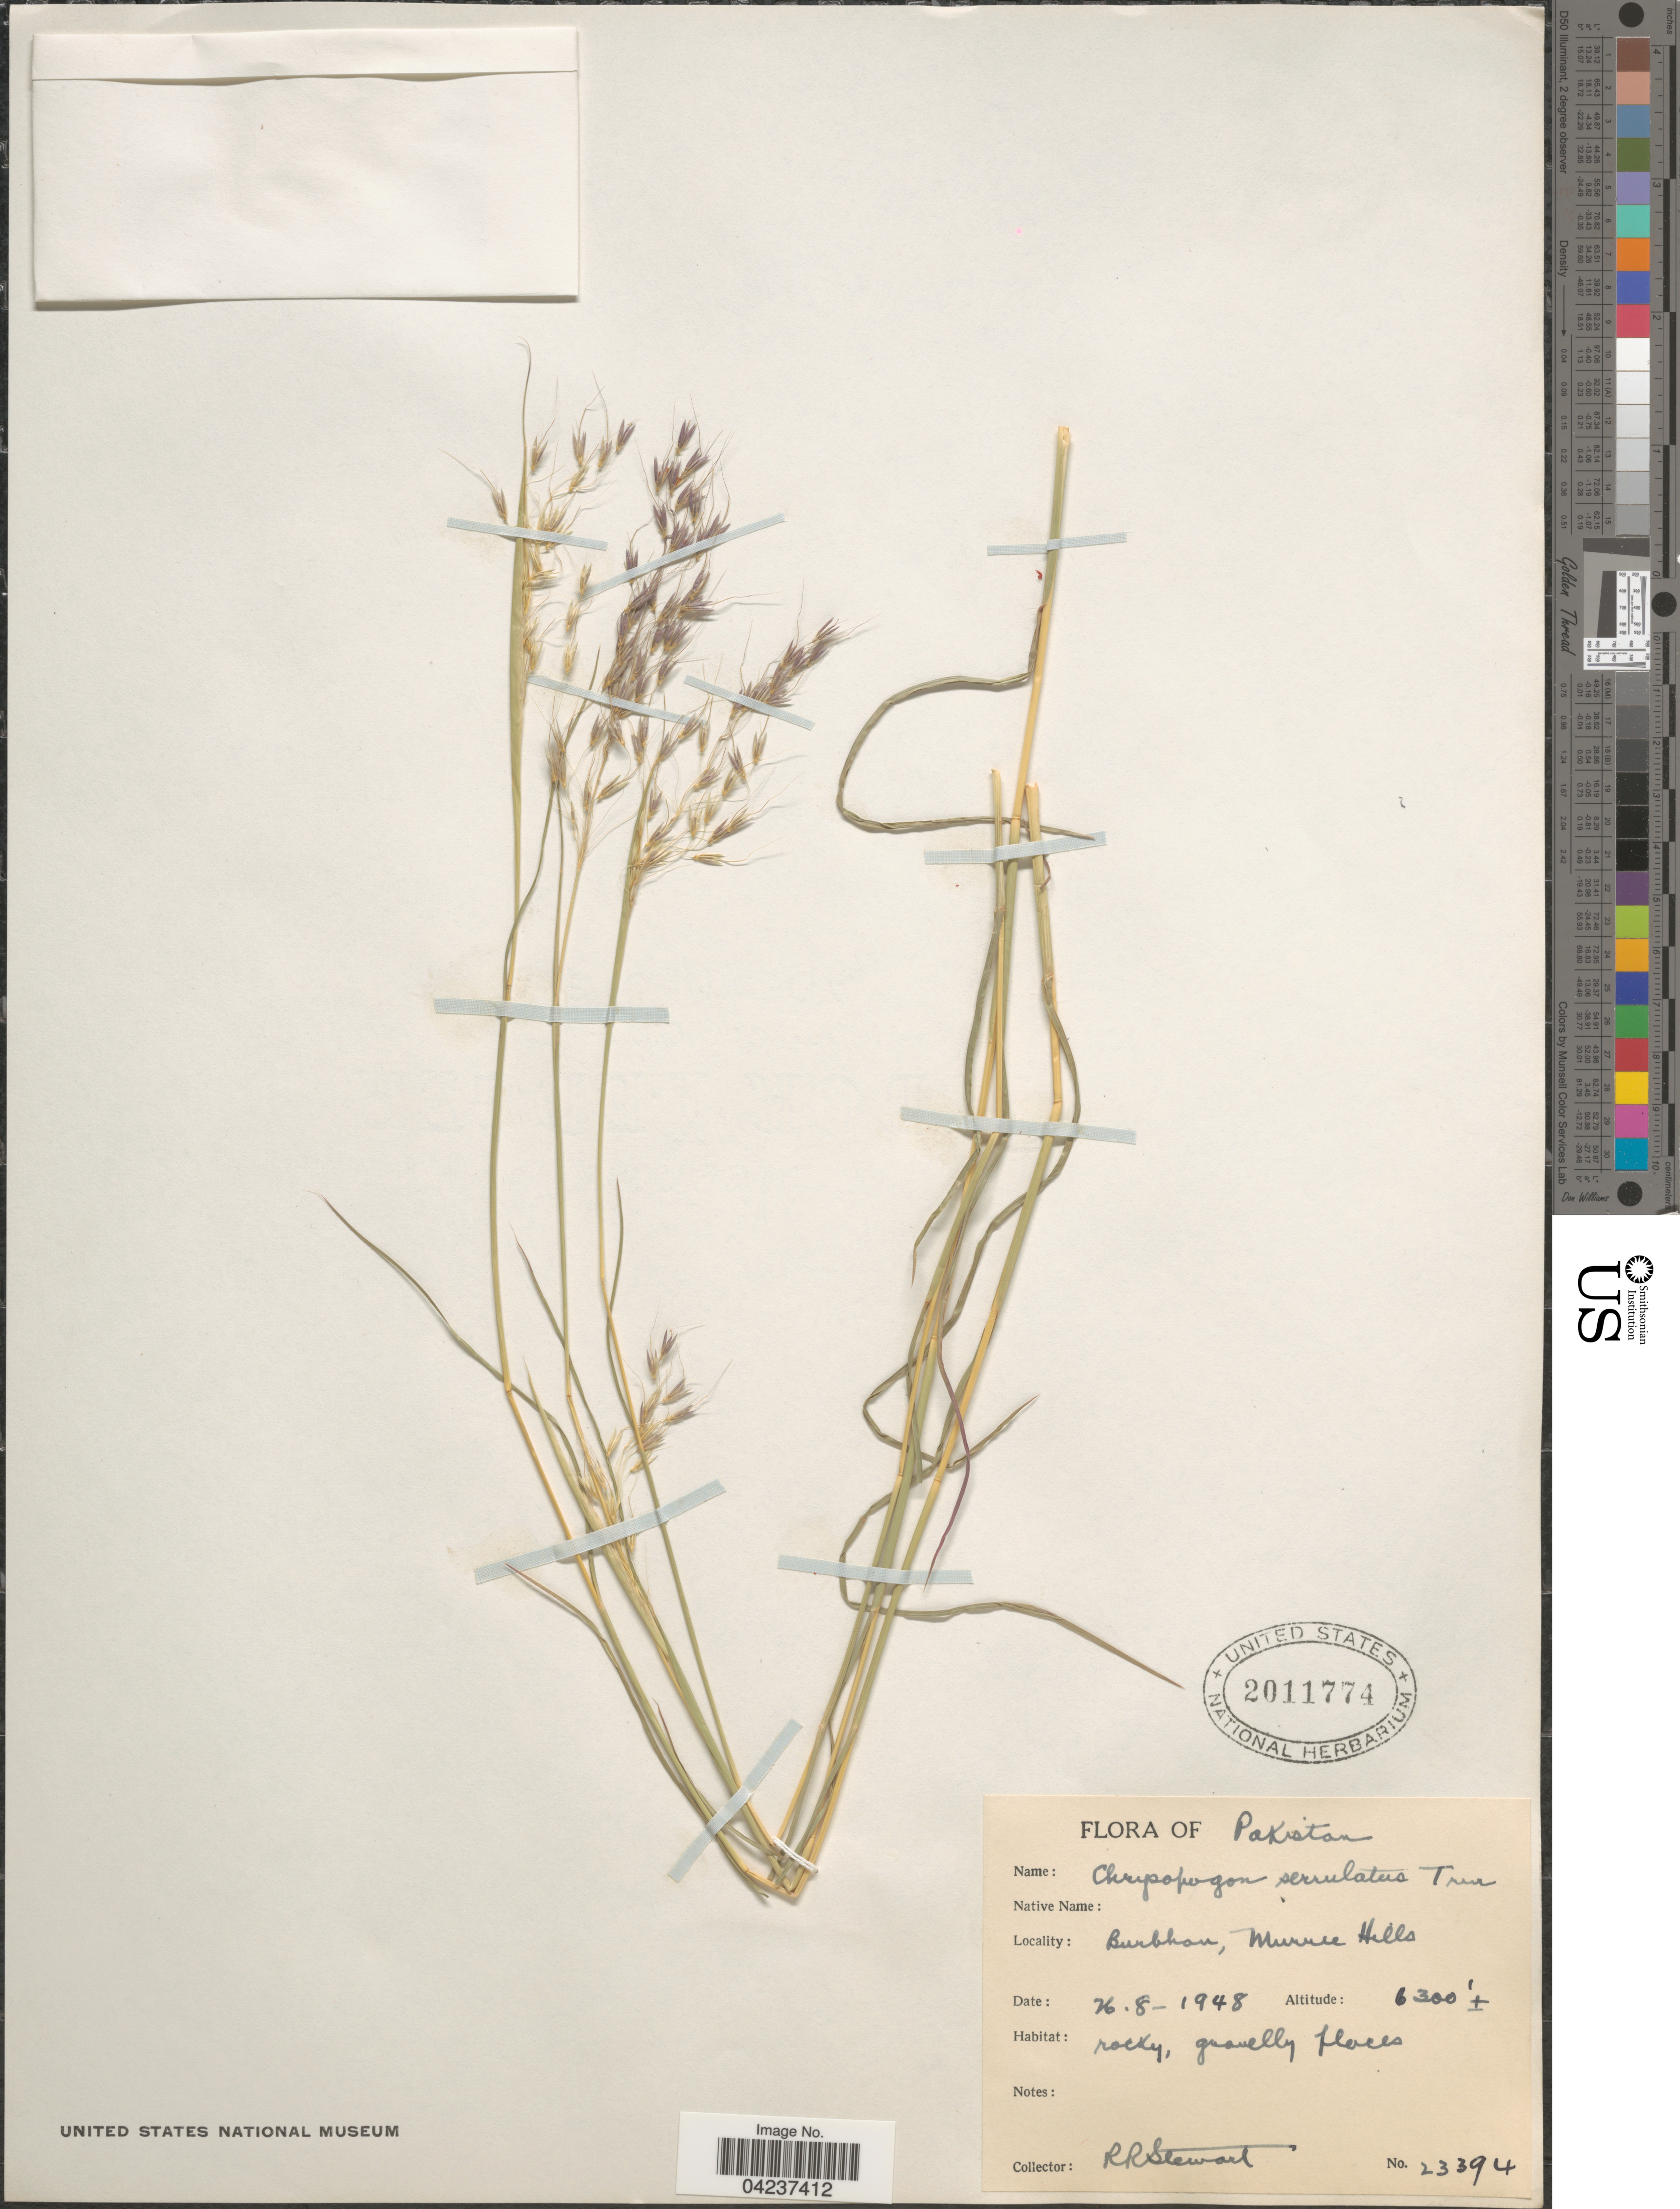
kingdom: Plantae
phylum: Tracheophyta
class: Liliopsida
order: Poales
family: Poaceae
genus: Chrysopogon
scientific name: Chrysopogon serrulatus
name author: Trin.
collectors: R. Stewart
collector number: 23394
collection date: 1948-08-26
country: Pakistan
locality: Burbhan, Murree Hills.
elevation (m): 1920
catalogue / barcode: US 2011774